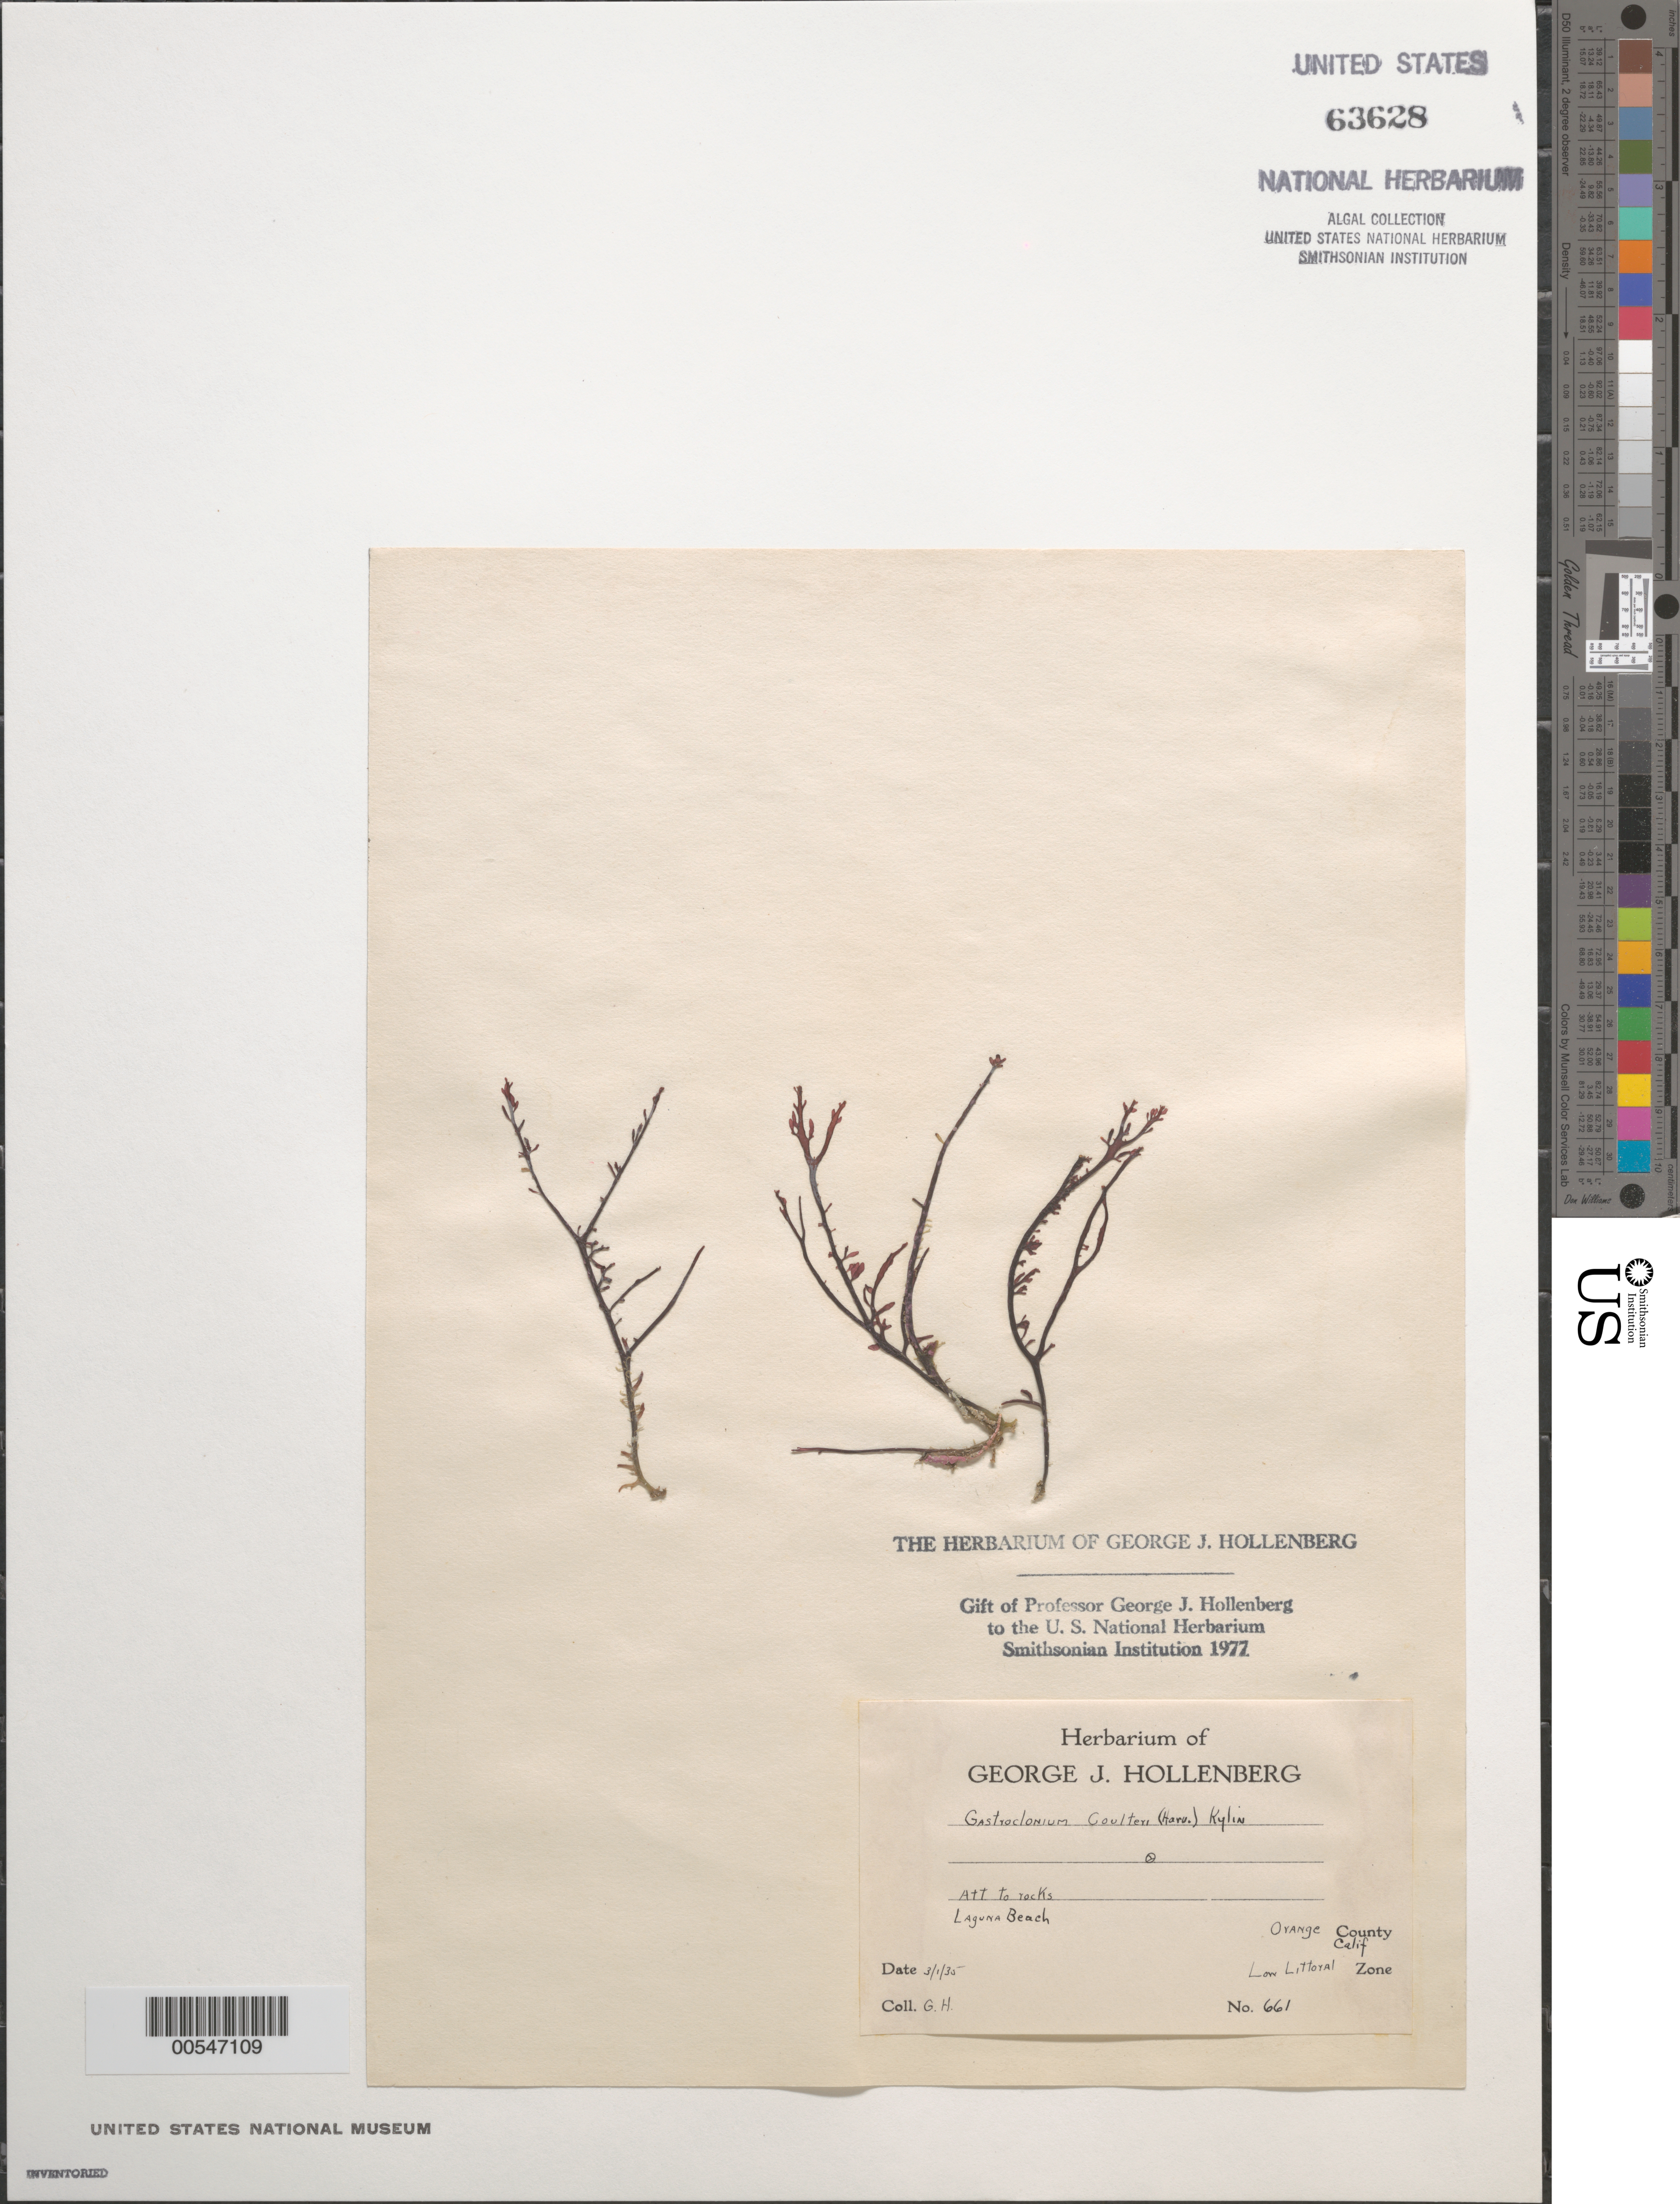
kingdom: Plantae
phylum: Rhodophyta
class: Florideophyceae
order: Rhodymeniales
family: Champiaceae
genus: Neogastroclonium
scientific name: Neogastroclonium subarticulatum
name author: (Turner) L. Le Gall et al.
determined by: Algae name updating Project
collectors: G. Hollenberg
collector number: GJH 661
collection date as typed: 01 Mar 1935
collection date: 1935-03-01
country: United States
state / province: California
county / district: Orange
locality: Laguna Beach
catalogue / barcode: US 63628